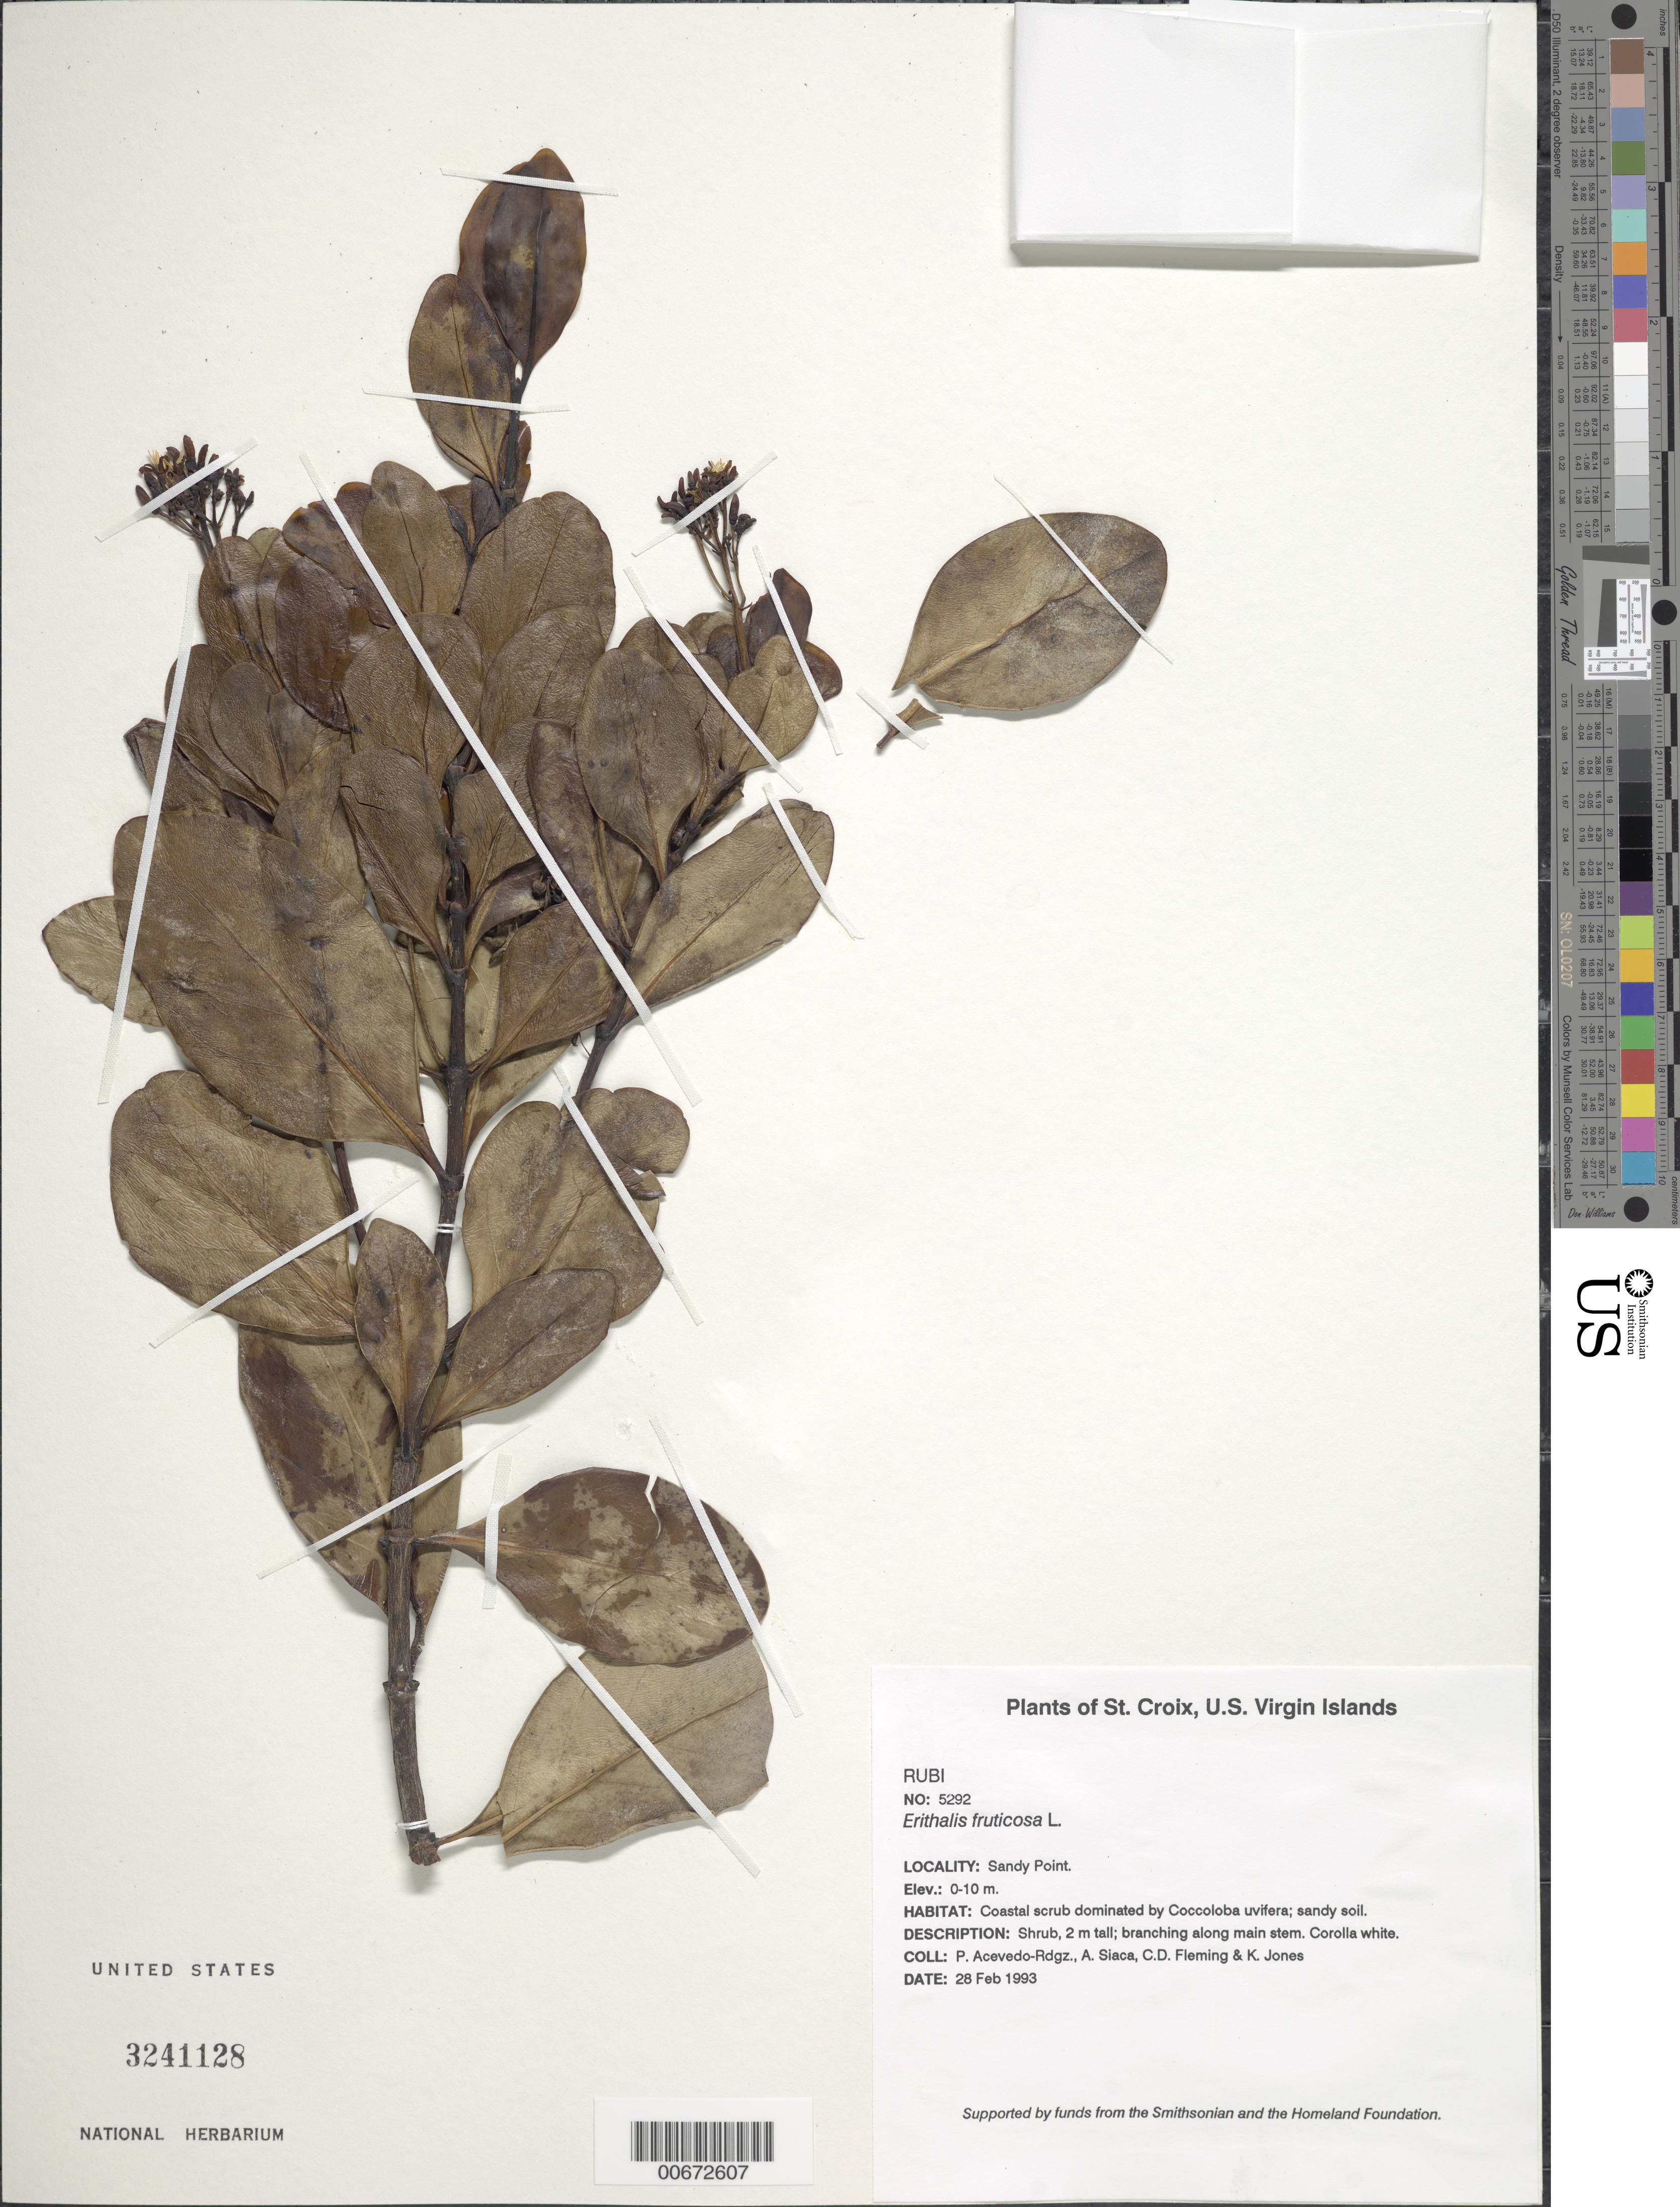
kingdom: Plantae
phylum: Tracheophyta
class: Magnoliopsida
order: Gentianales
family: Rubiaceae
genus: Erithalis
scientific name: Erithalis fruticosa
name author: L.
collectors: P. Acevedo-Rodr., A. Siaca, C. Fleming & K. Jones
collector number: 5292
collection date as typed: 28 Feb 1993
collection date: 1993-02-28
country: U.S. Virgin Islands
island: St. Croix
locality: Sandy Point.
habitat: Coastal scrub dominated by Coccoloba uvifera; sandy soil.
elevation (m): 0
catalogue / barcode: US 3241128